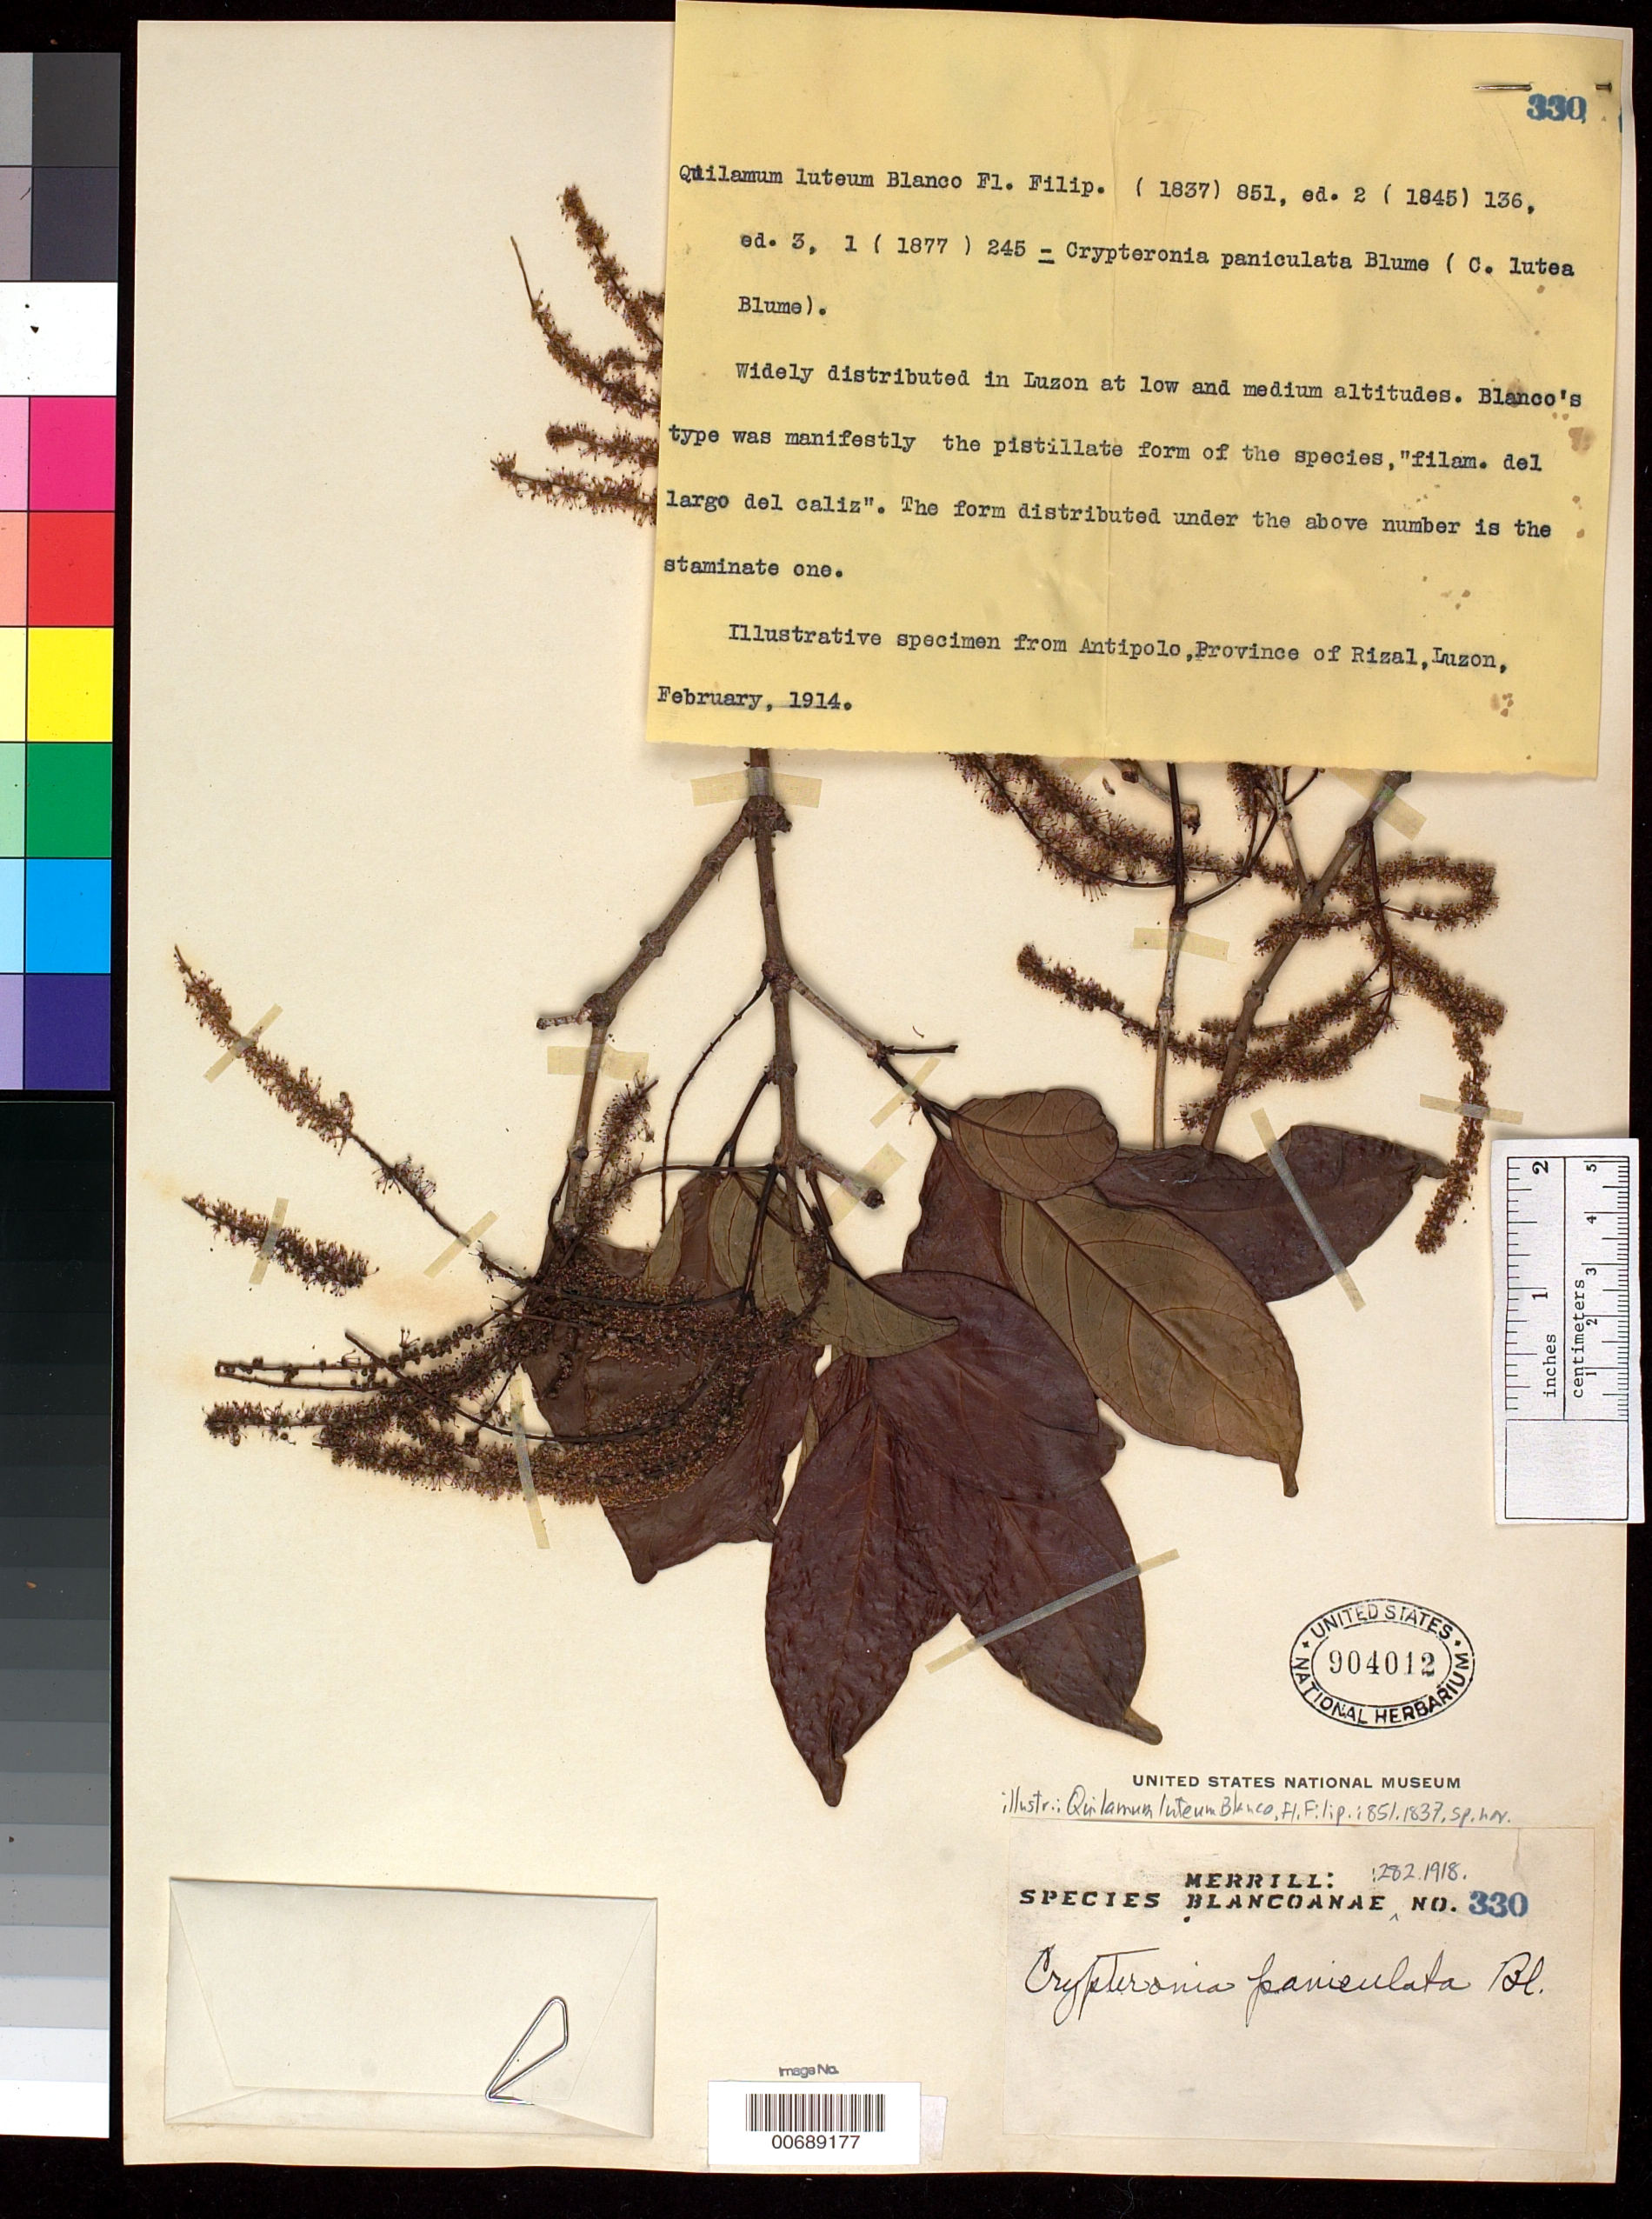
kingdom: Plantae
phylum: Tracheophyta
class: Magnoliopsida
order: Myrtales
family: Crypteroniaceae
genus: Crypteronia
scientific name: Crypteronia paniculata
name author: Blume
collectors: E. D. Merrill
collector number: Sp. Blancoan. 0330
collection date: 1916-10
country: Philippines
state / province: Calabarzon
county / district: Rizal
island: Luzon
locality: Antipolo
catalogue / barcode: US 904012